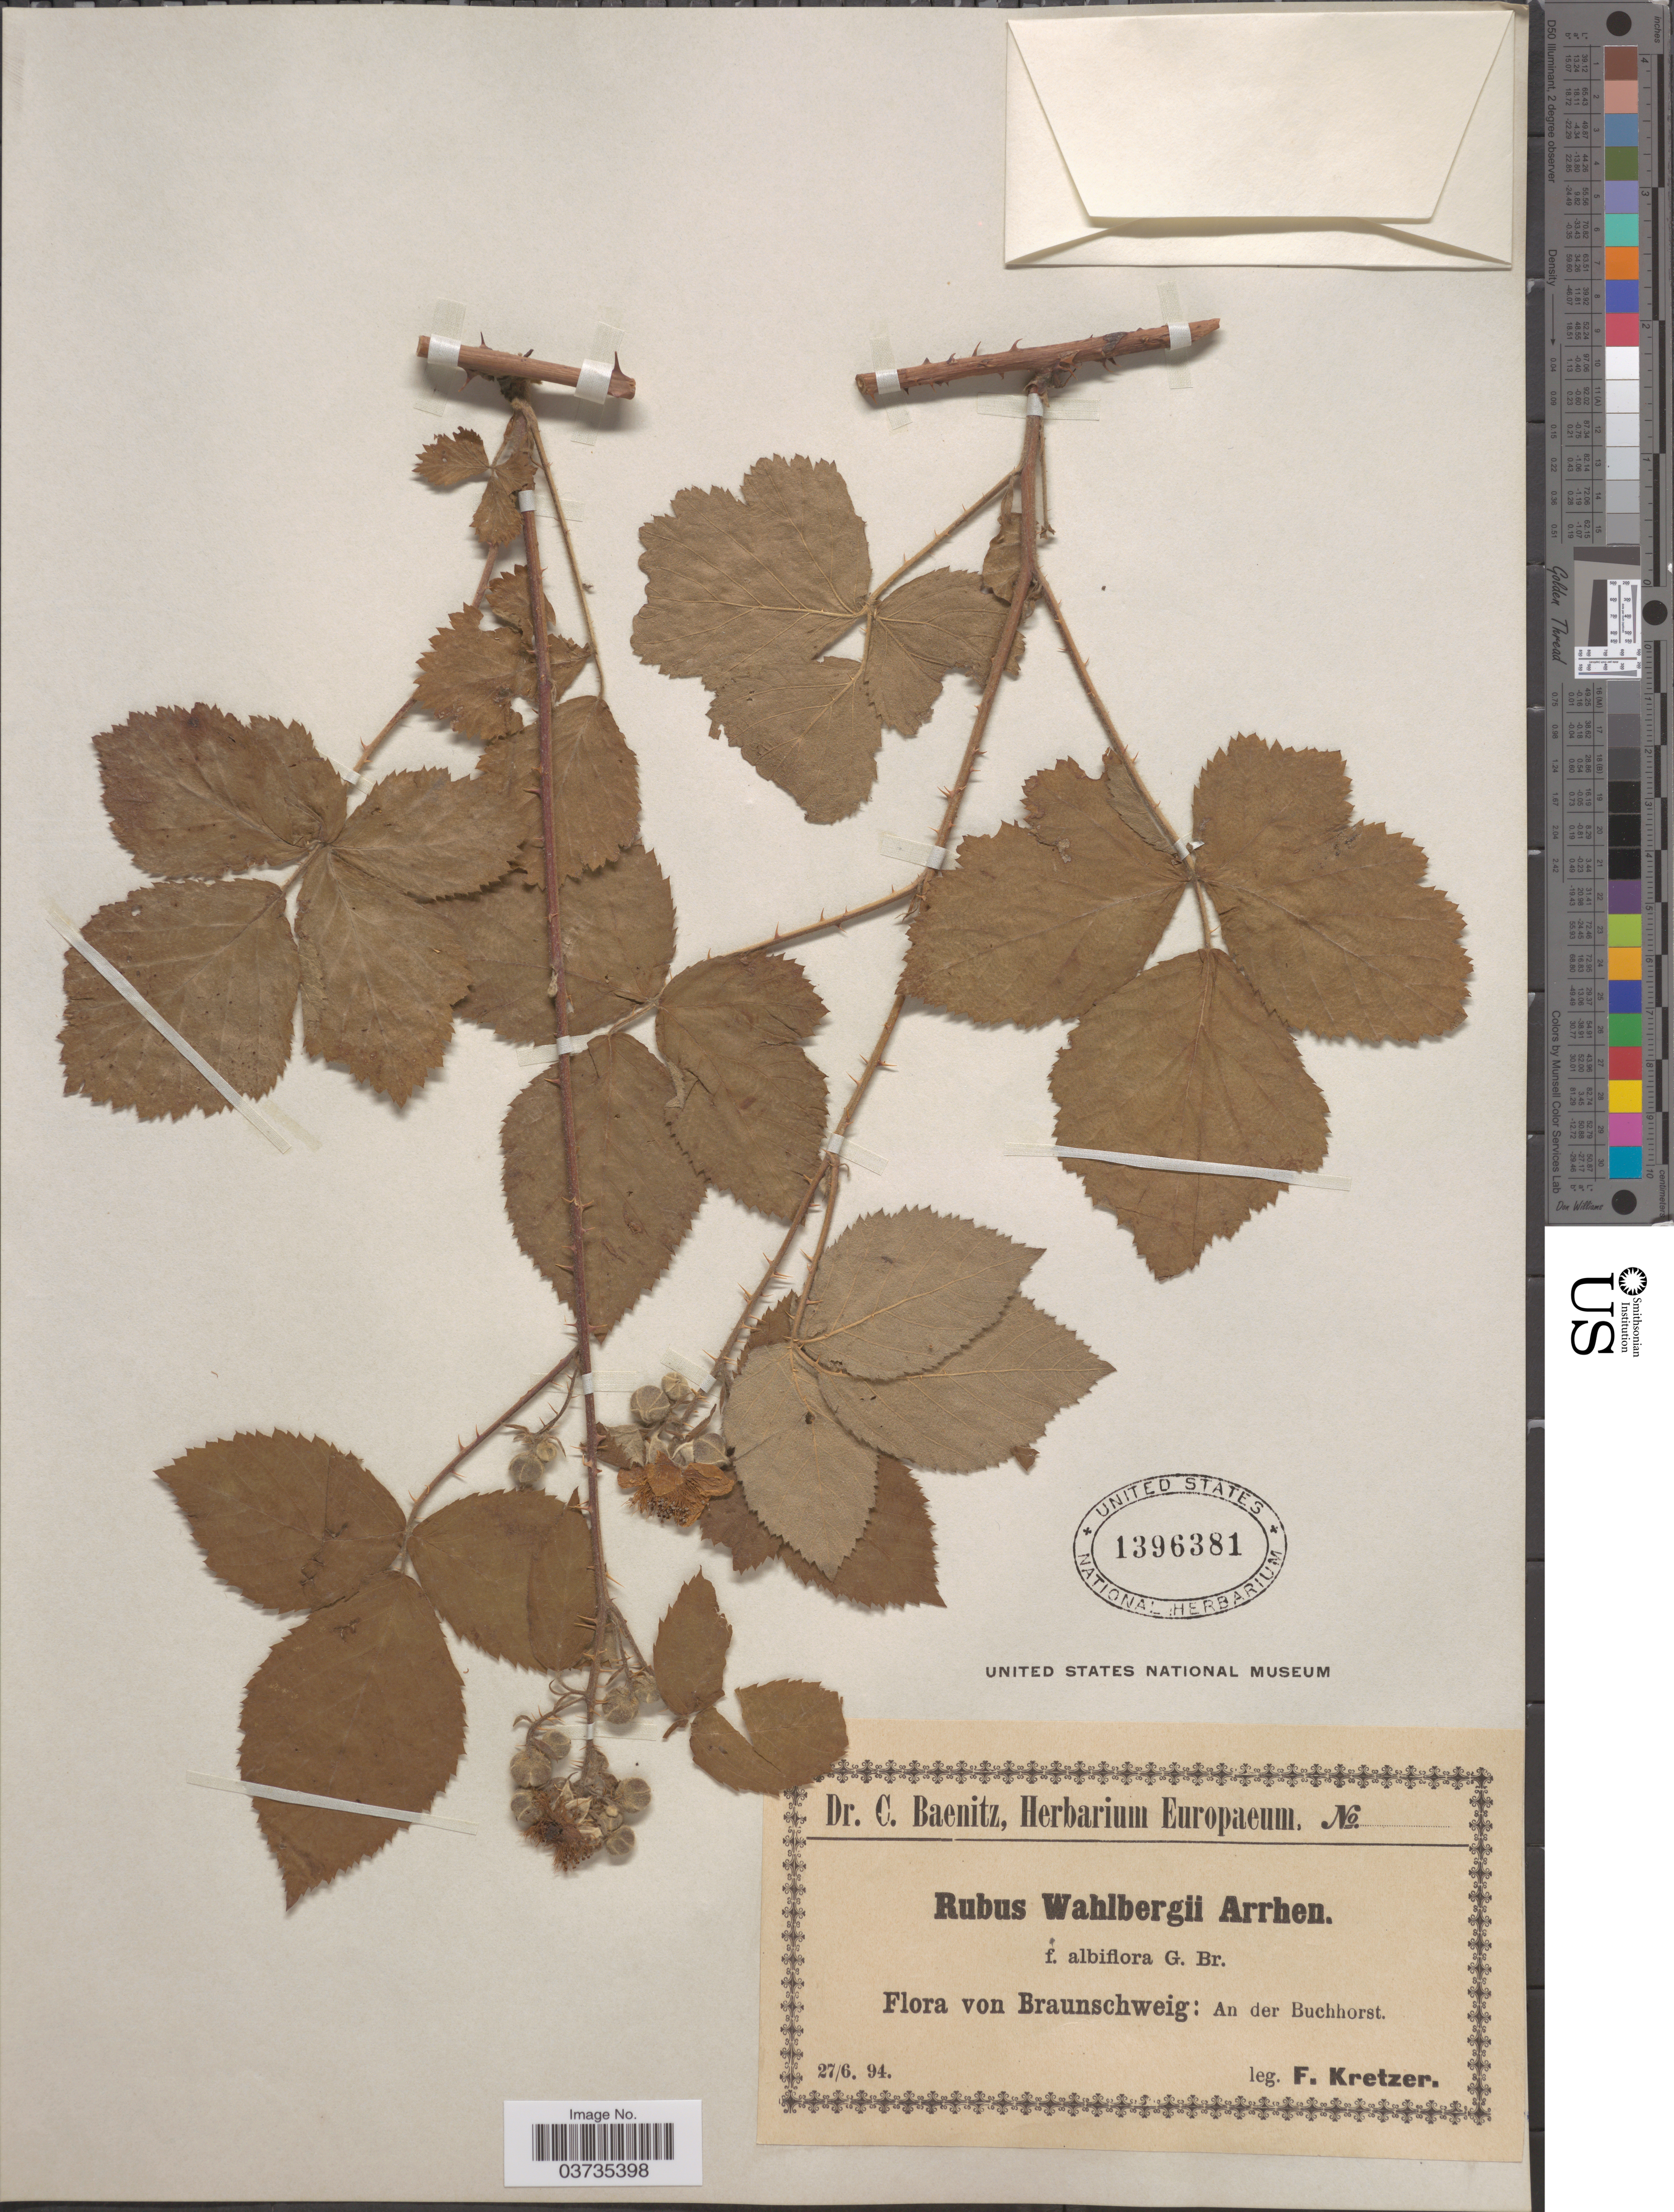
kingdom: Plantae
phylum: Tracheophyta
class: Magnoliopsida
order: Rosales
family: Rosaceae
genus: Rubus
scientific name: Rubus wahlbergii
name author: Arrh.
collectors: F. Kretzer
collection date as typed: Transcribed d/m/y: 27/6/94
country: Germany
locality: Braunschweig: An der Buchhorst.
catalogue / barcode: US 1396381